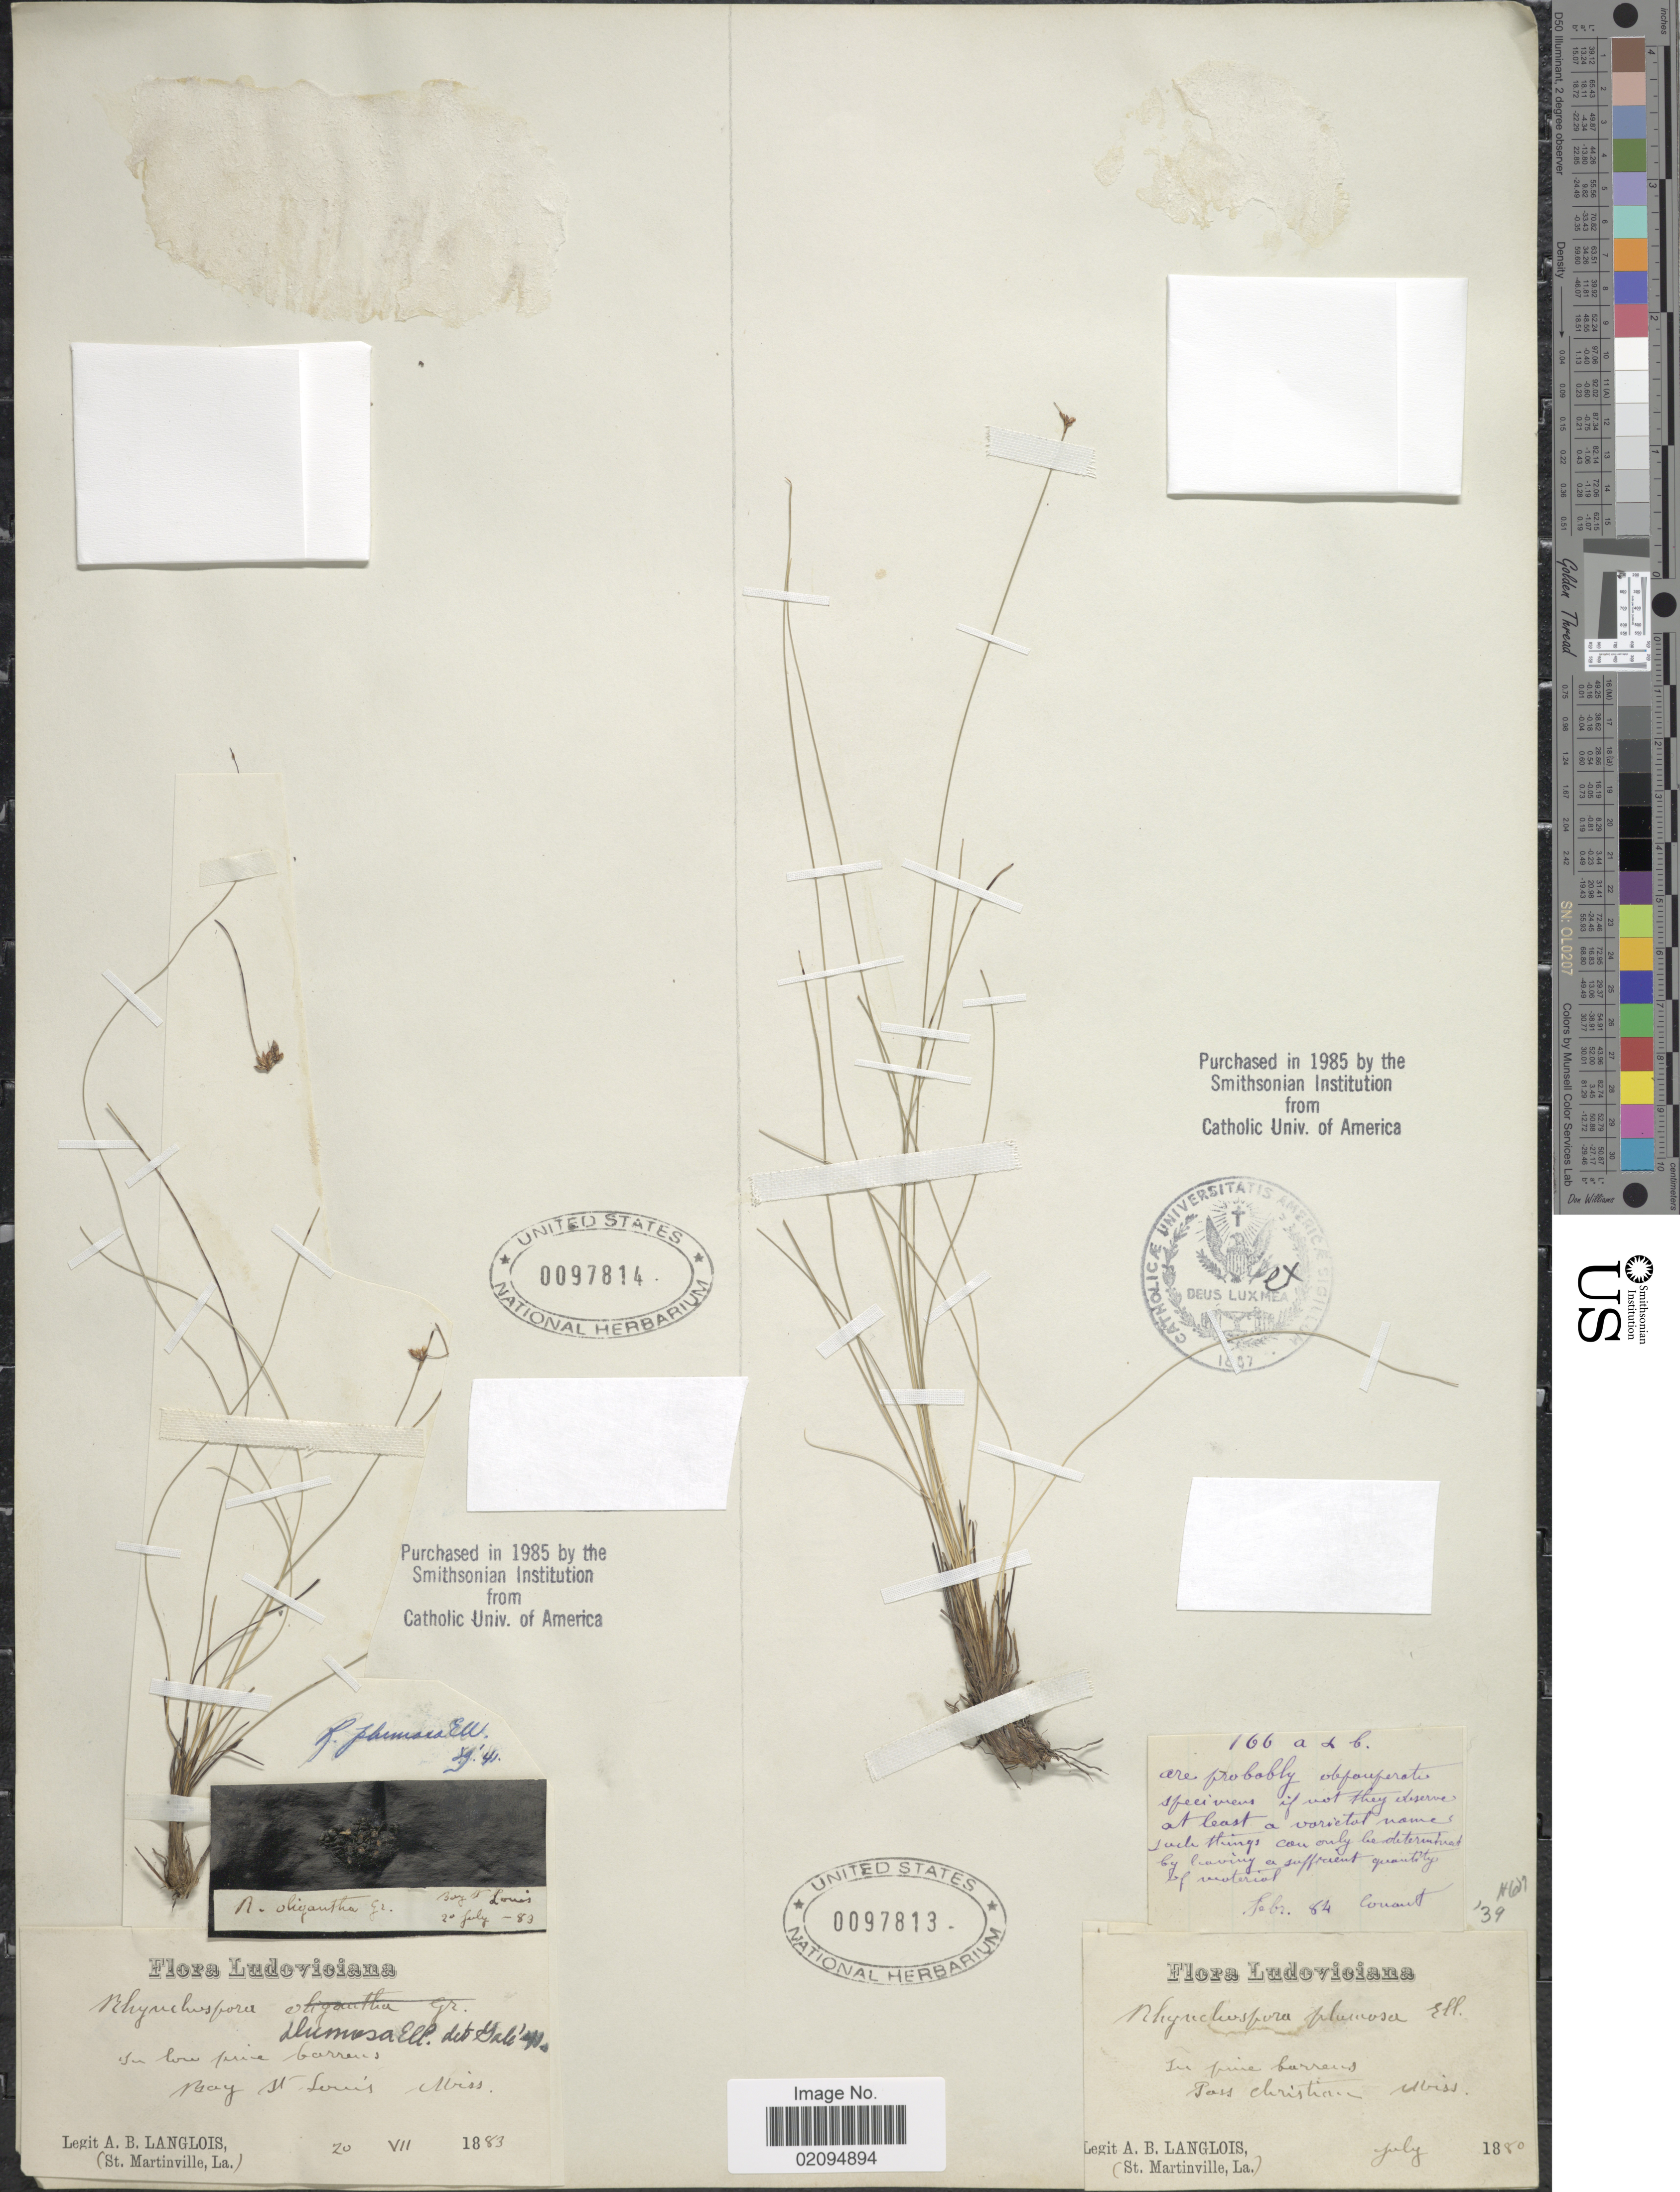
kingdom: Plantae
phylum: Tracheophyta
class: Liliopsida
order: Poales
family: Cyperaceae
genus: Rhynchospora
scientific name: Rhynchospora plumosa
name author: Elliott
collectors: A. Langlois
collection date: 1880-07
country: United States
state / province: Mississippi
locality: Pass Christian, Ludoviciana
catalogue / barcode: US 97813